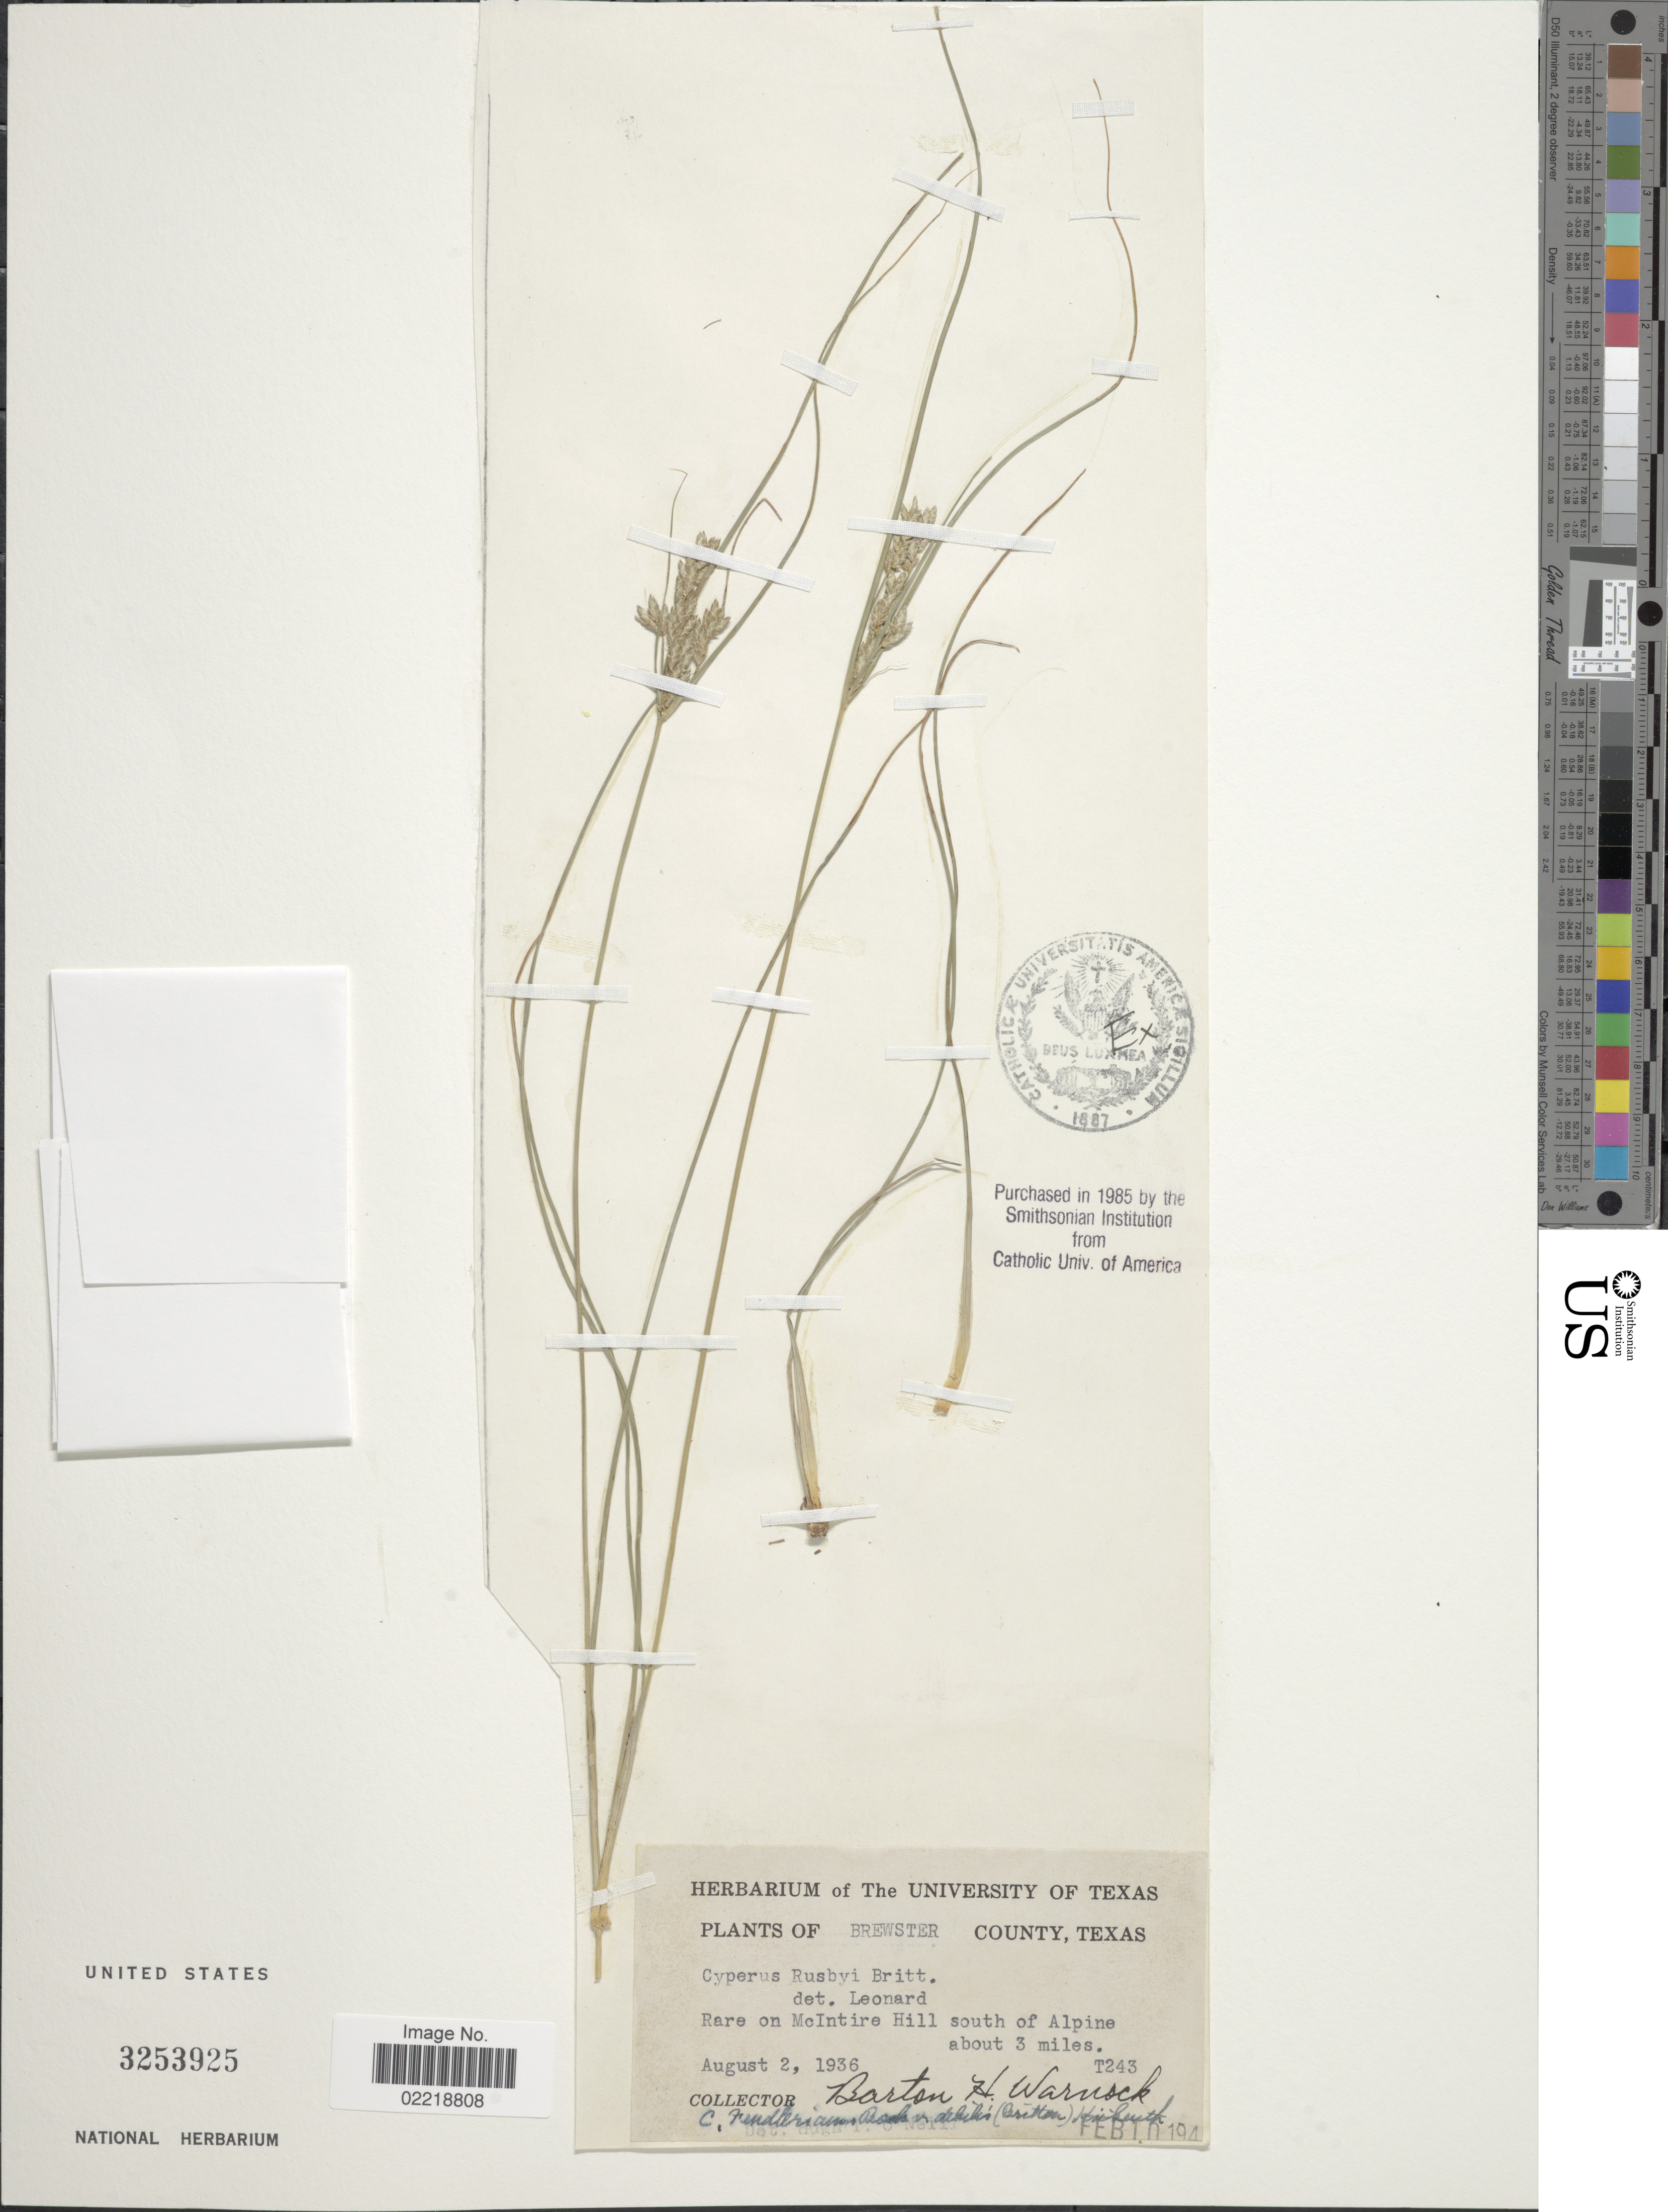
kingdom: Plantae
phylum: Tracheophyta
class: Liliopsida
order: Poales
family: Cyperaceae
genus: Cyperus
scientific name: Cyperus sphaerolepis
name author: Boeckeler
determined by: Strong, Mark T., (BOT), Smithsonian Institution - National Museum of Natural History (UNITED STATES)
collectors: B. H. Warnock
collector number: T243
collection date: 1936-08-02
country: United States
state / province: Texas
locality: Brewster County. McIntire Hill south of Alpine about 3 miles.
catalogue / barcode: US 3253925